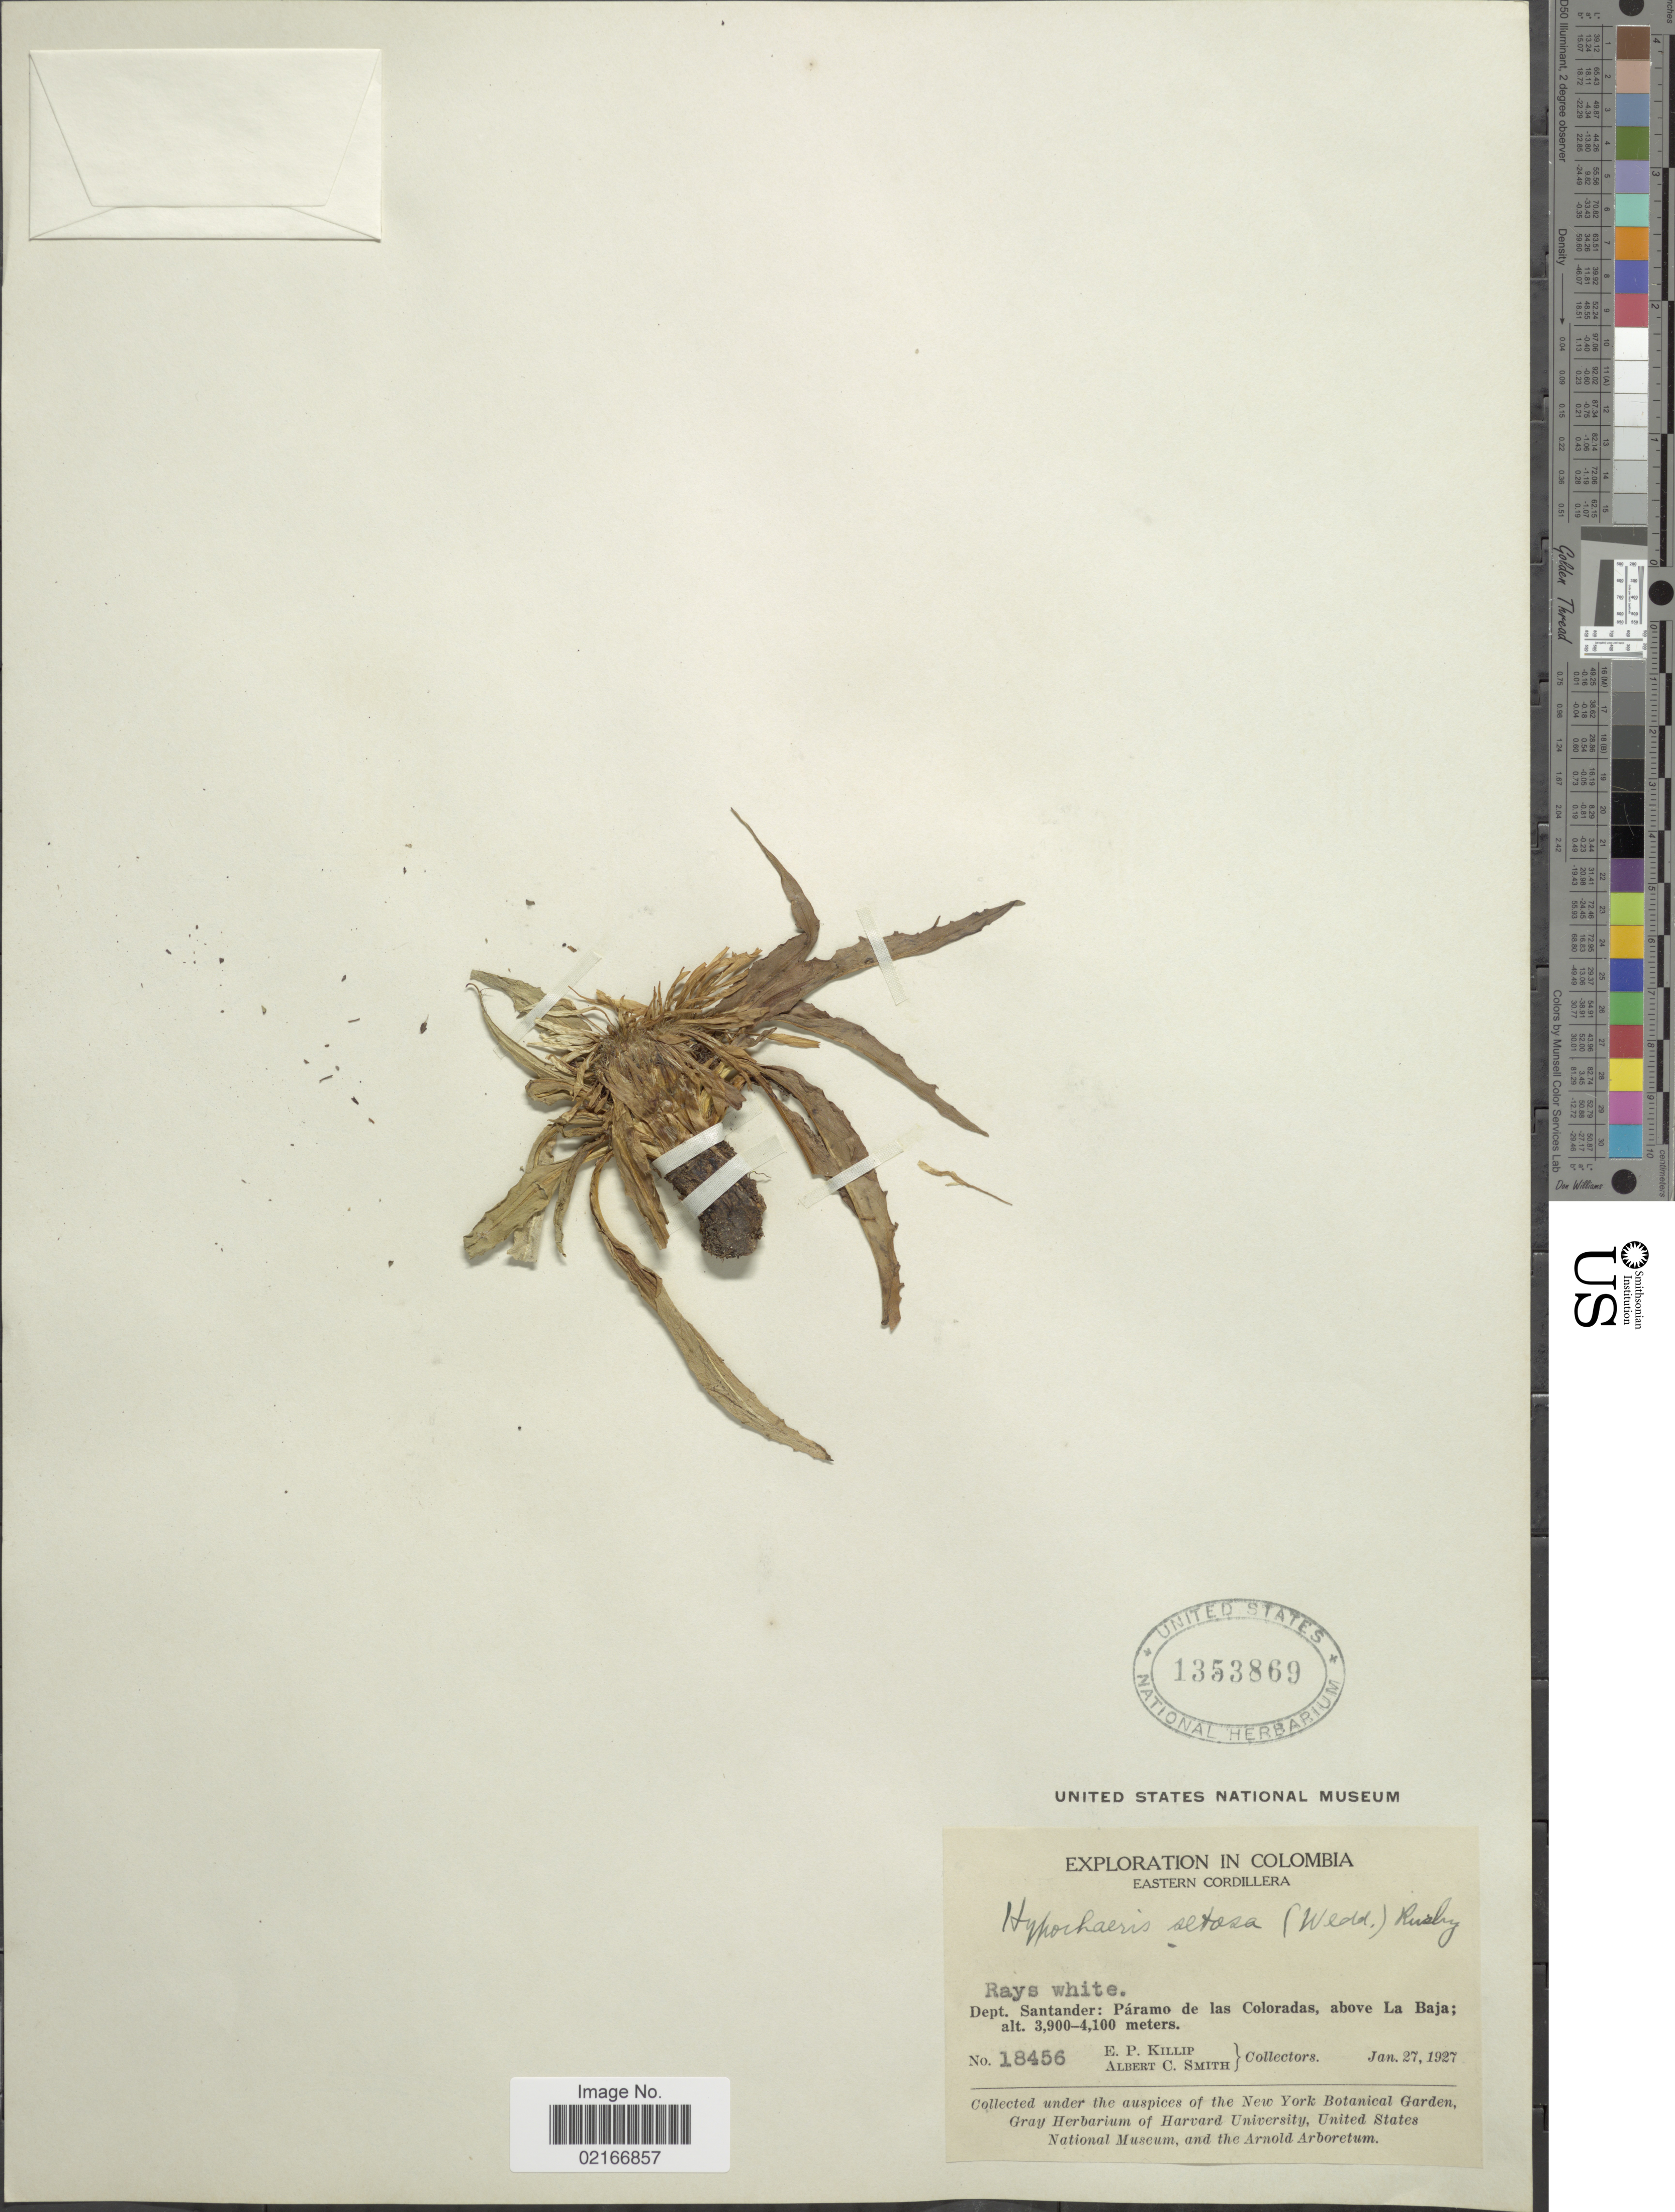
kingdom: Plantae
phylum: Tracheophyta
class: Magnoliopsida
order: Asterales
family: Asteraceae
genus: Hypochaeris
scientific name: Hypochaeris setosa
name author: Formánek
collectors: E. P. Killip & A. C. Smith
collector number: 18456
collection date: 1927-01-27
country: Colombia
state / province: Santander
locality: Eastern Cordillera. Páramo de las Coloradas, above La Baja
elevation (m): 3900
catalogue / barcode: US 1353869